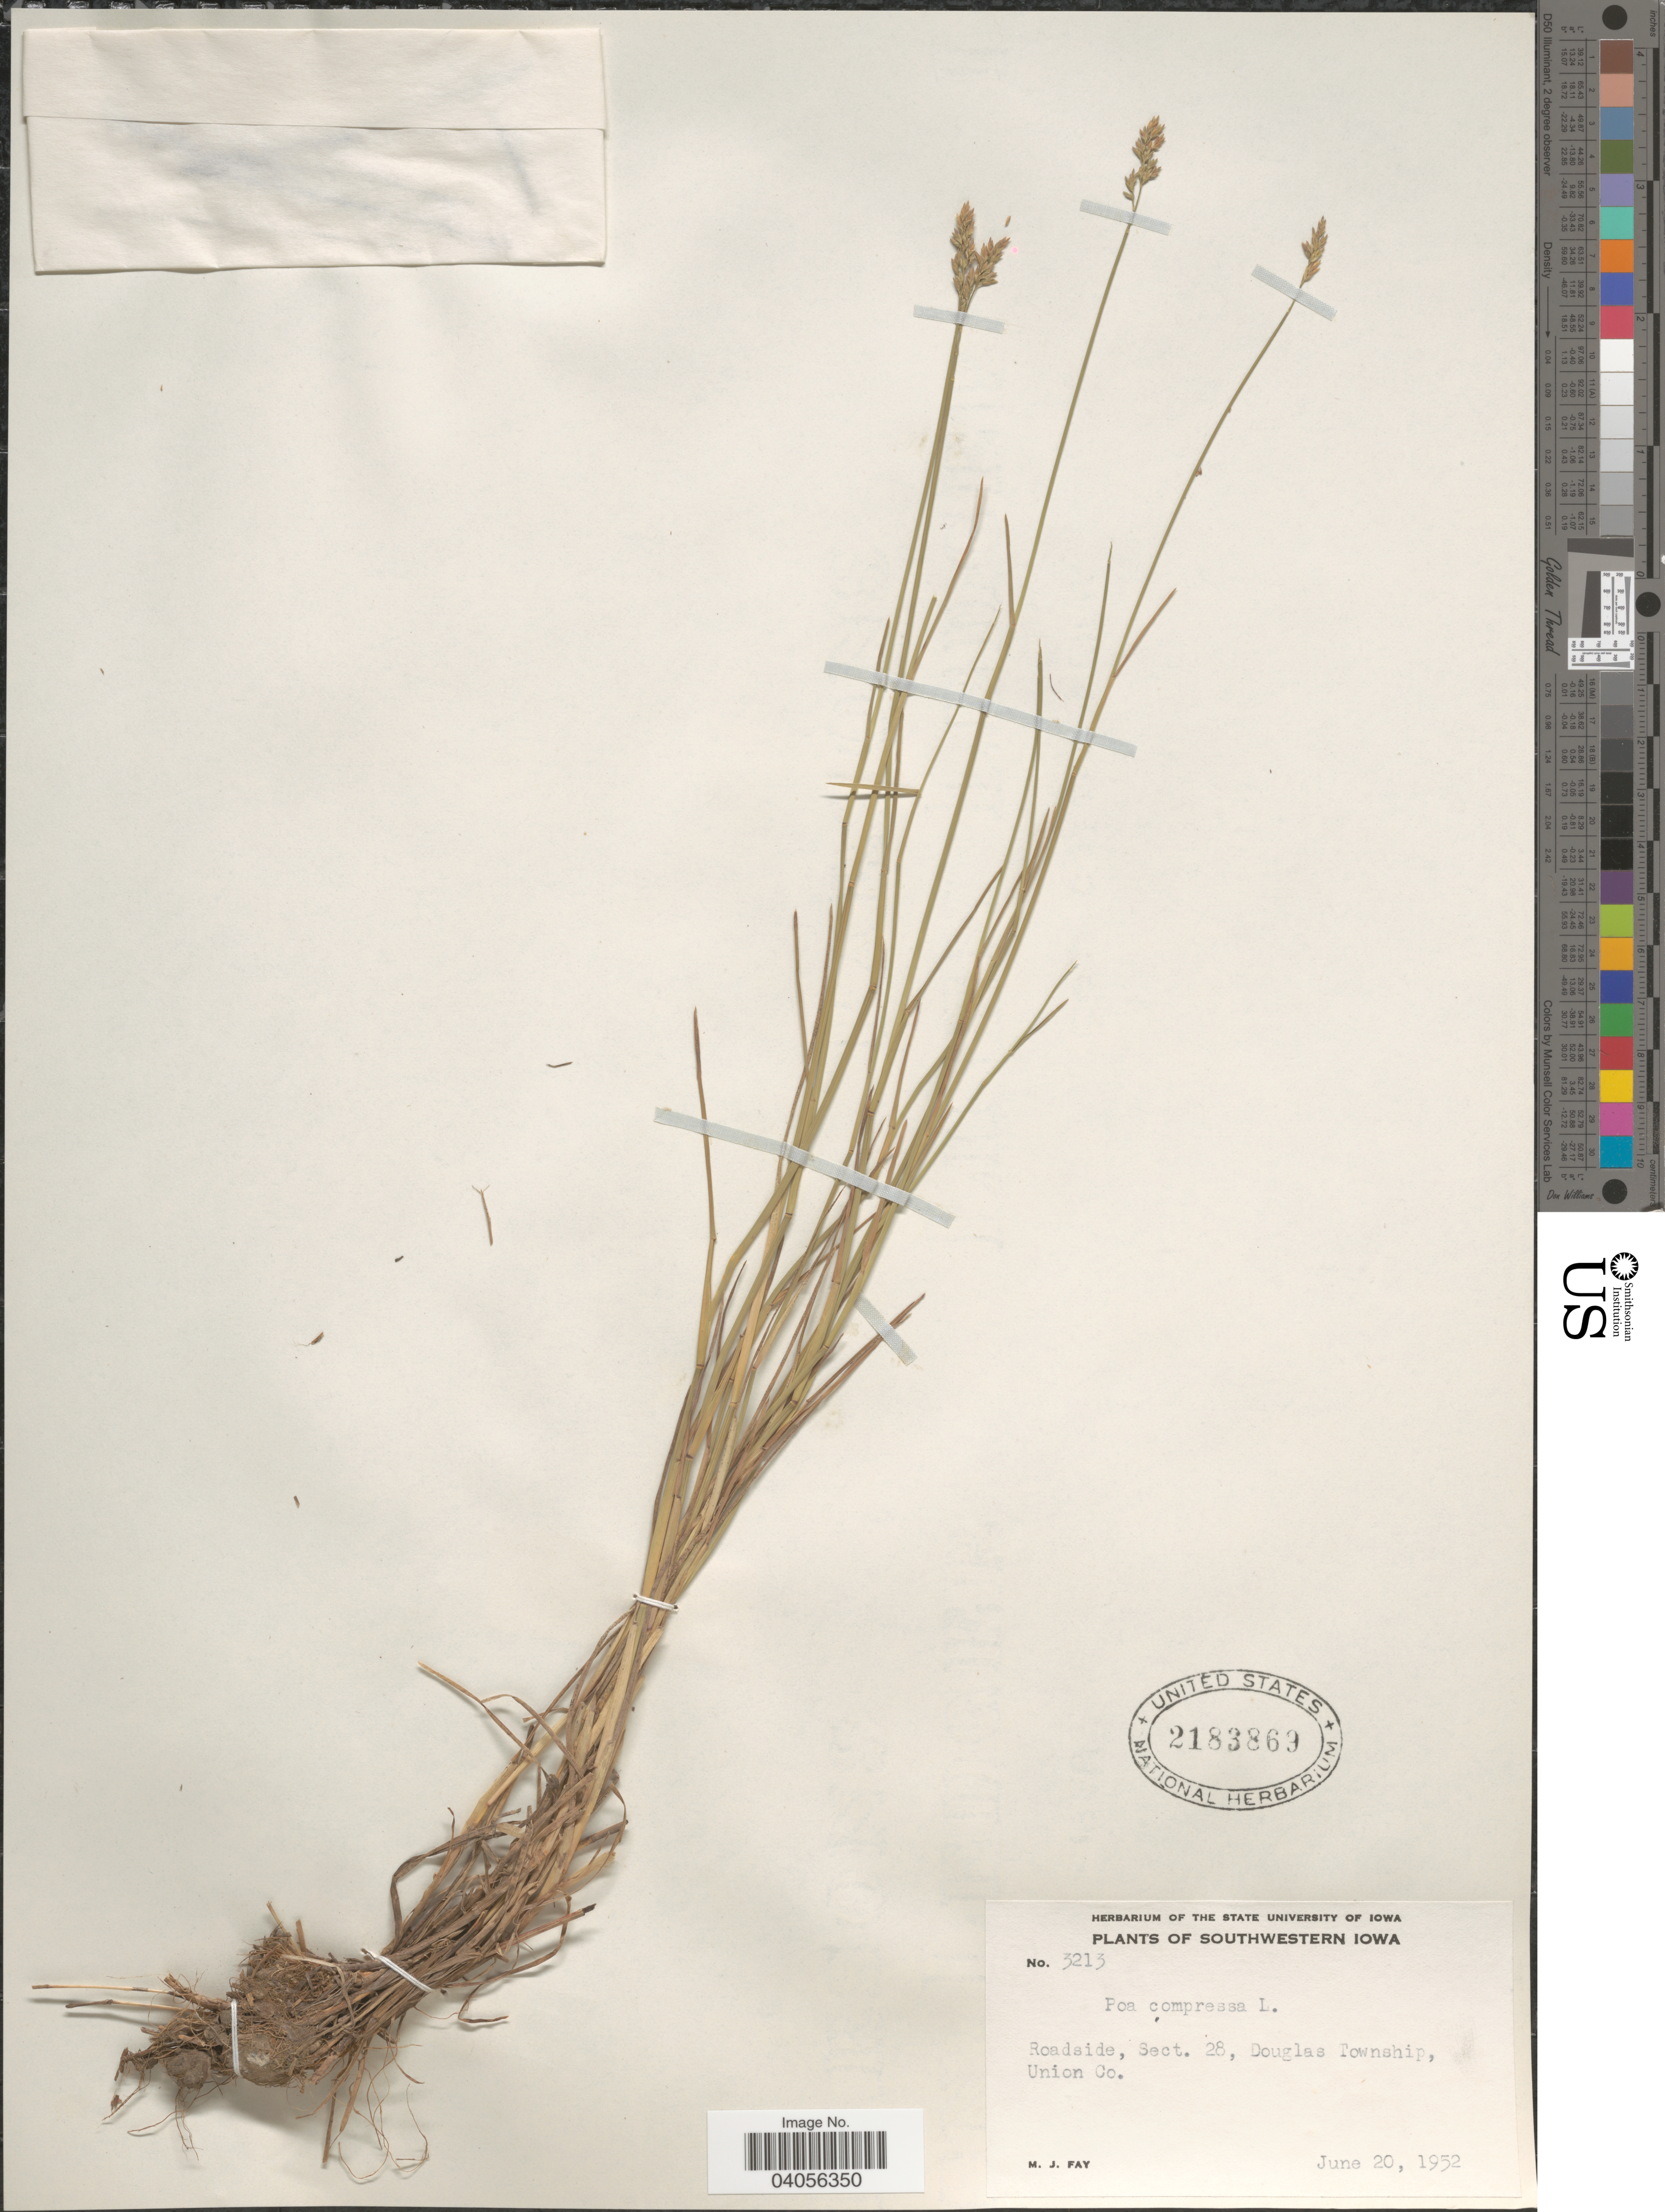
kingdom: Plantae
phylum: Tracheophyta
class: Liliopsida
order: Poales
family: Poaceae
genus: Poa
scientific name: Poa compressa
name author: L.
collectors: M. Fay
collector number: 3213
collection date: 1952-06-20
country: United States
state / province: Iowa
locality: Southwestern Iowa. Roadside, Sect. 28, Douglas Township, Union Co.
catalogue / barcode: US 2183869